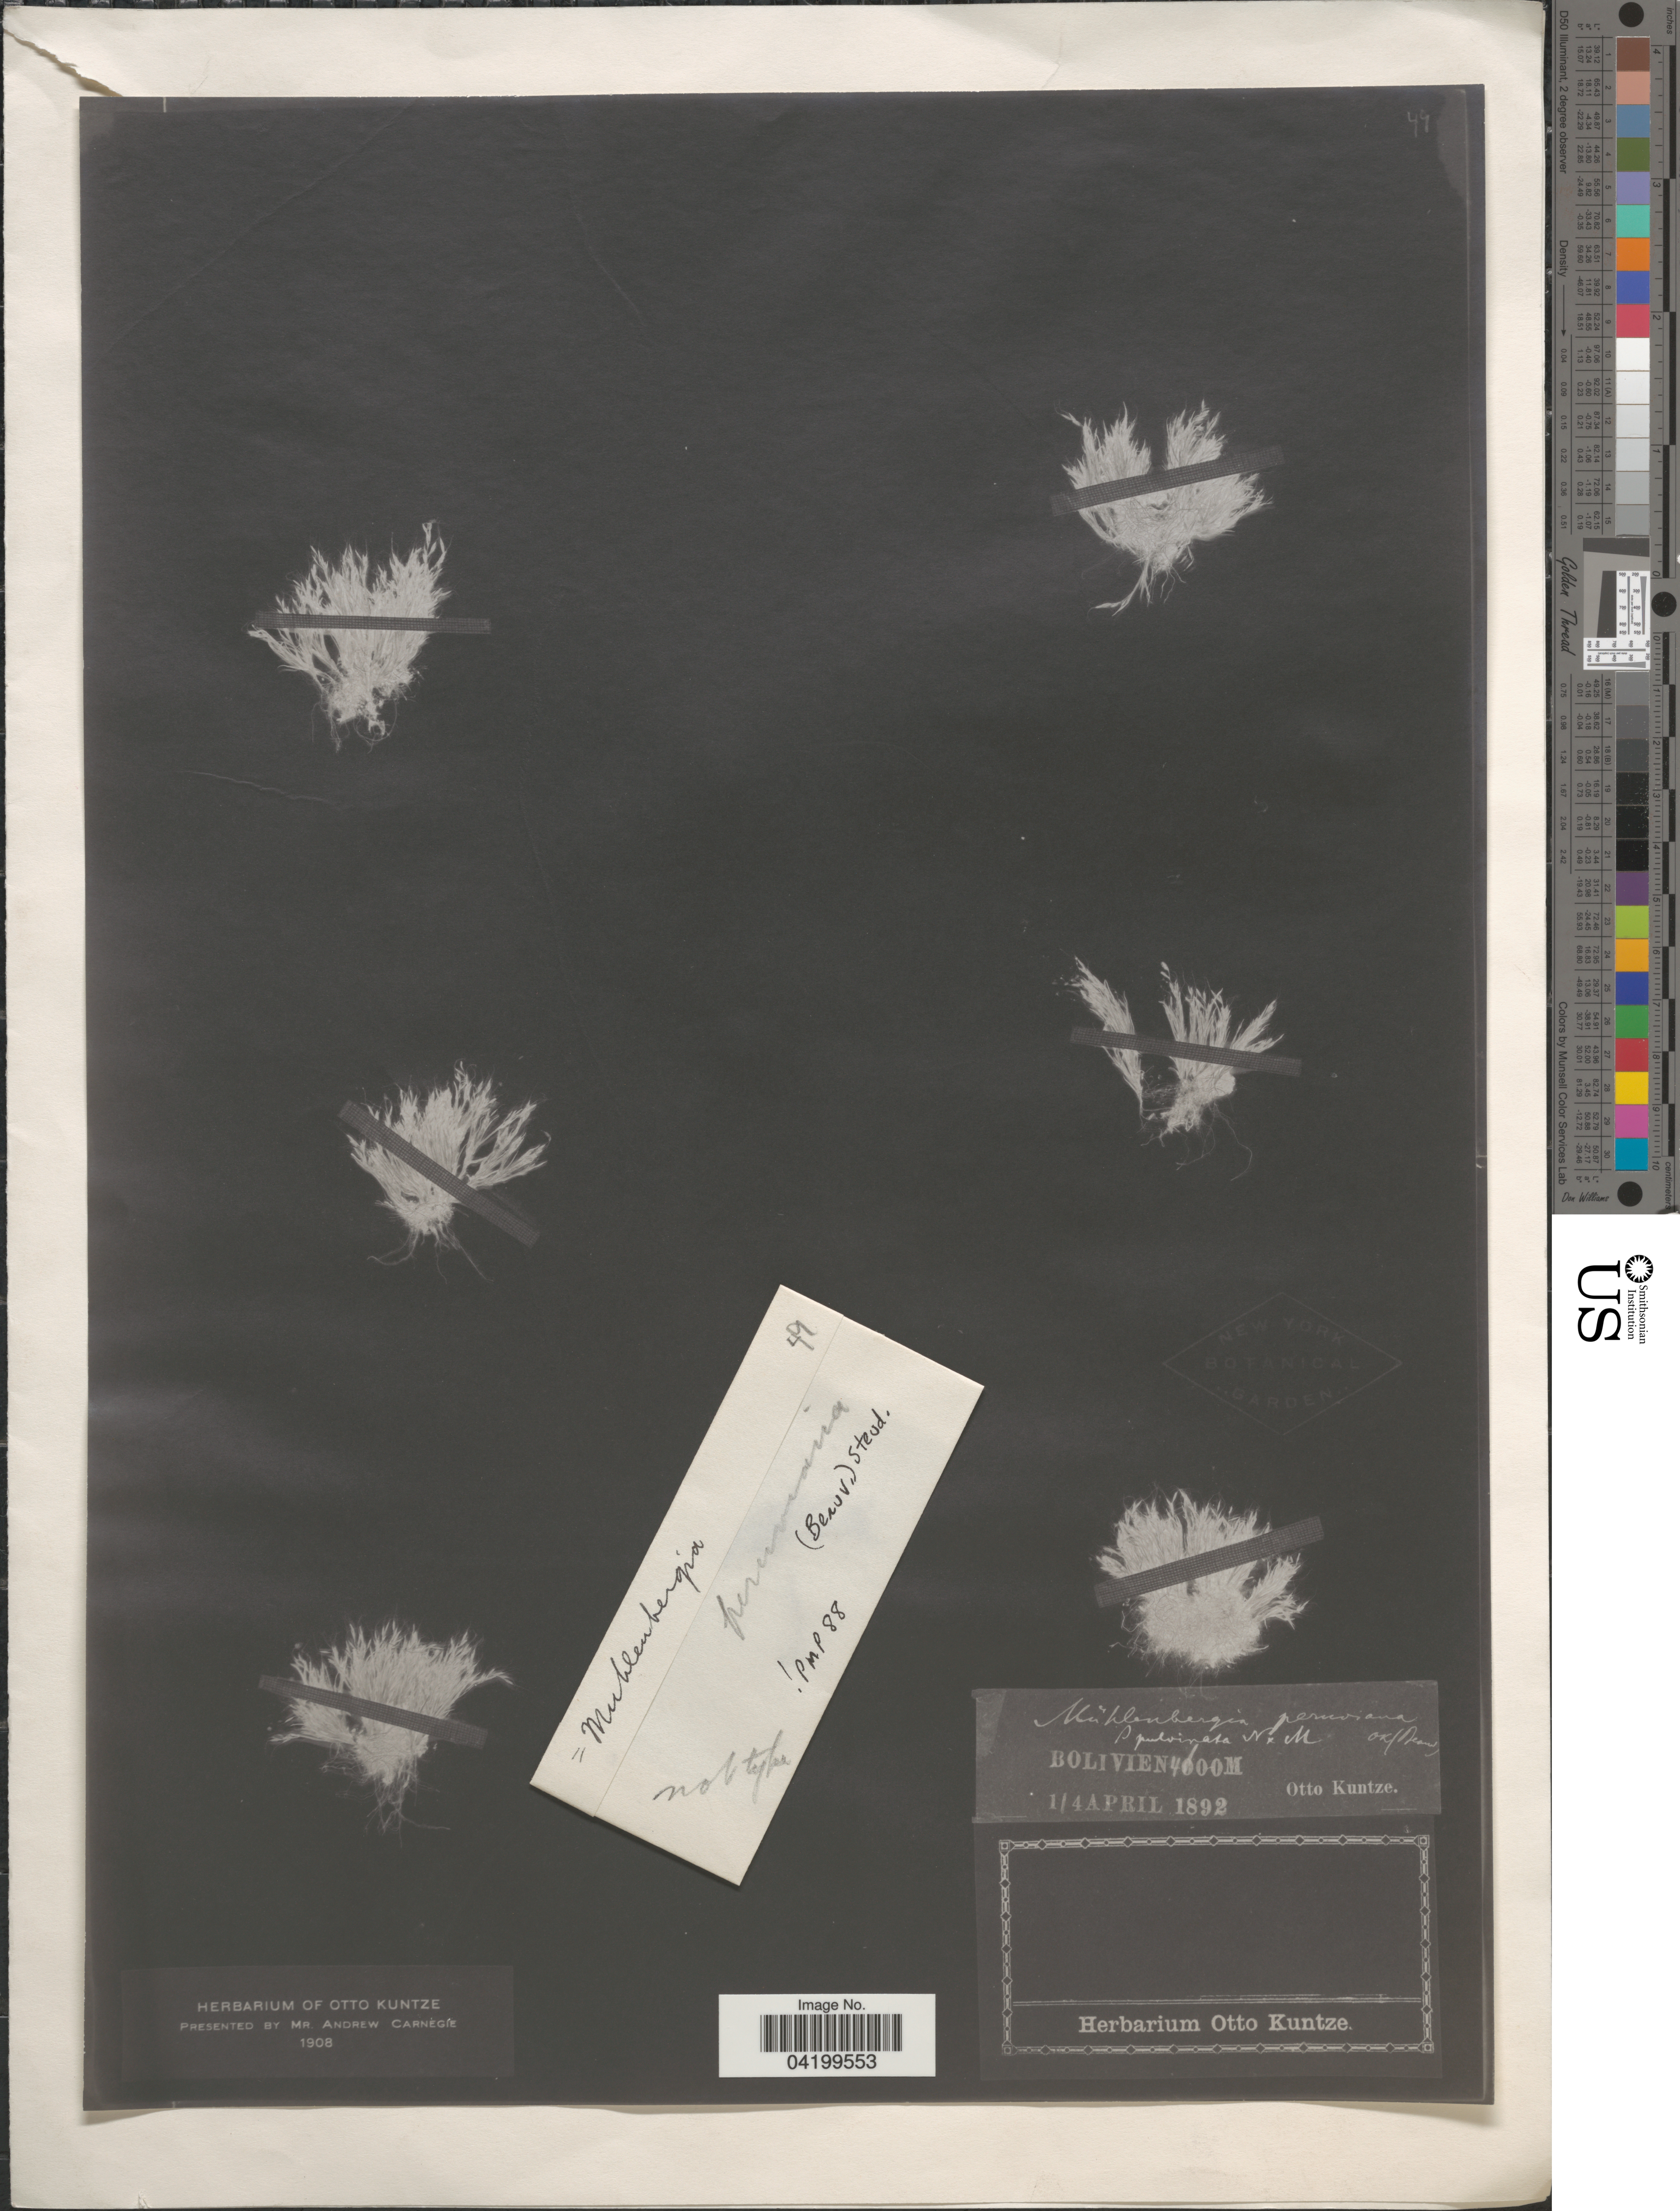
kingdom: Plantae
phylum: Tracheophyta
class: Liliopsida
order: Poales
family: Poaceae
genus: Muhlenbergia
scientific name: Muhlenbergia peruviana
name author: (P. Beauv.) Steud.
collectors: C.E.O. Kuntze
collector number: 49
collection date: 1892-04-01/1892-04-04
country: Bolivia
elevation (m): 4100